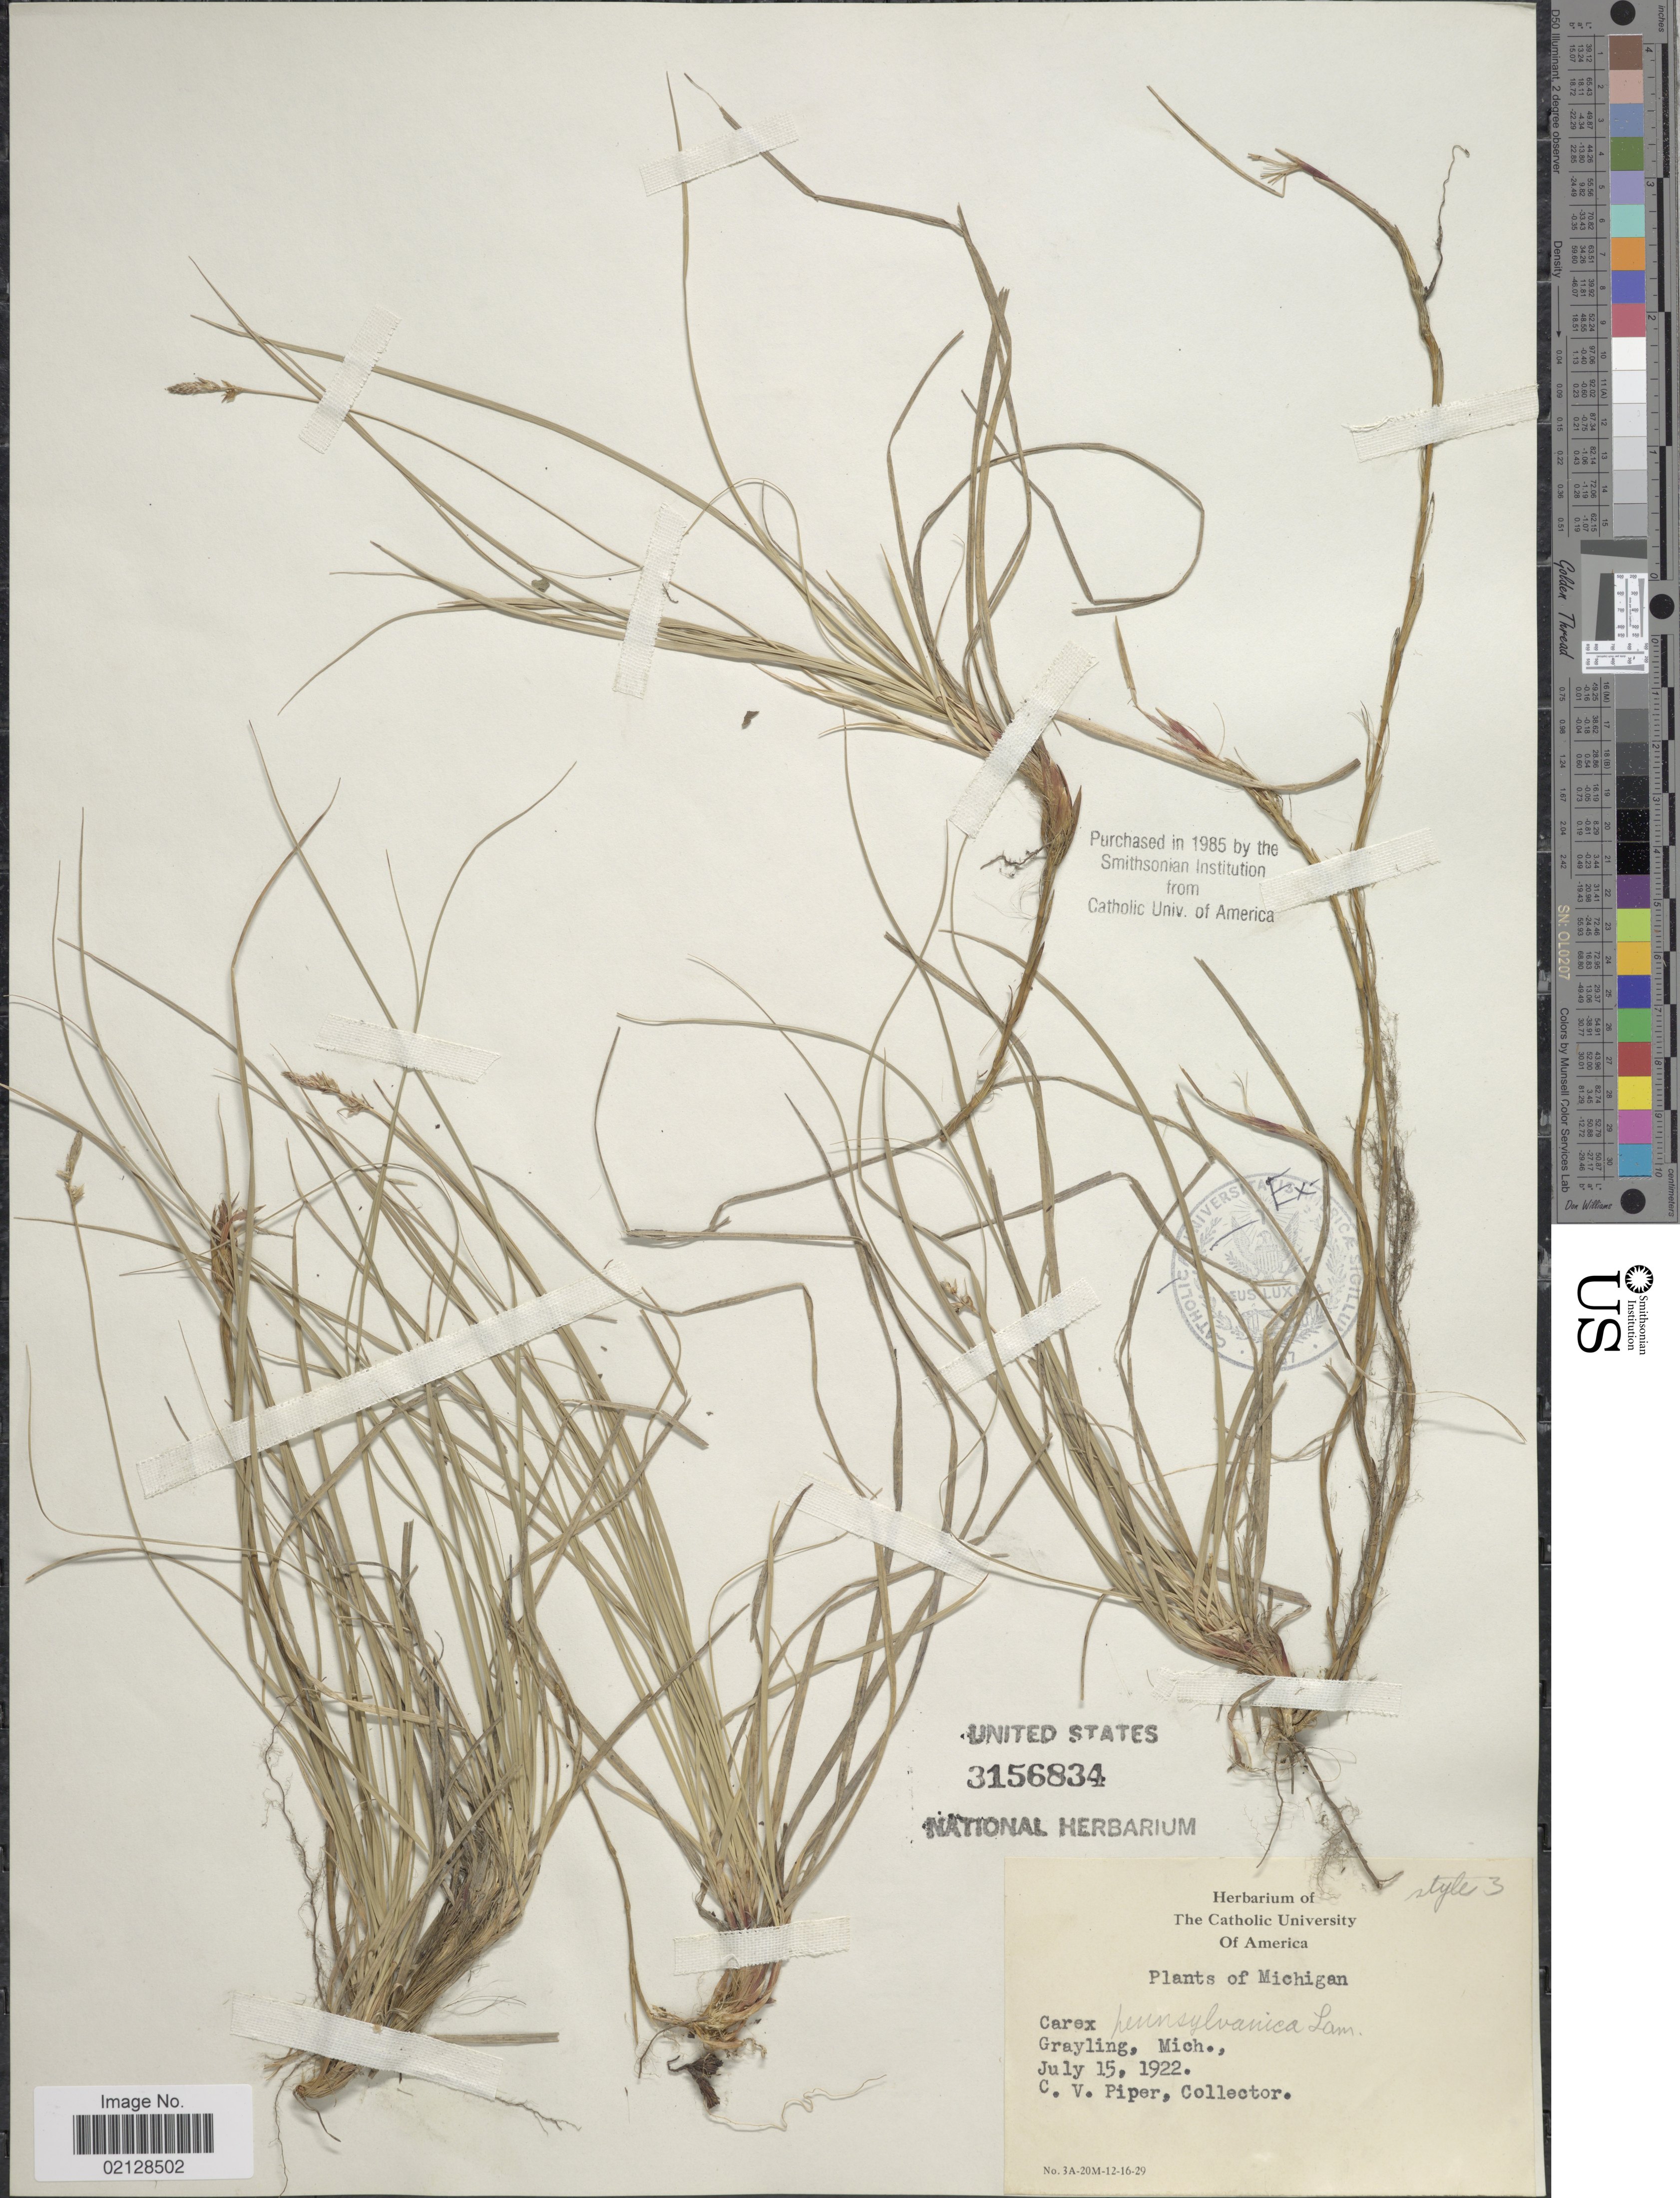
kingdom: Plantae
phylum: Tracheophyta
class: Liliopsida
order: Poales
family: Cyperaceae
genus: Carex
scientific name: Carex pensylvanica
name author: Lam.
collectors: C. V. Piper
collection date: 1922-07-15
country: United States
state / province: Michigan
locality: Grayling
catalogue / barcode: US 3156834